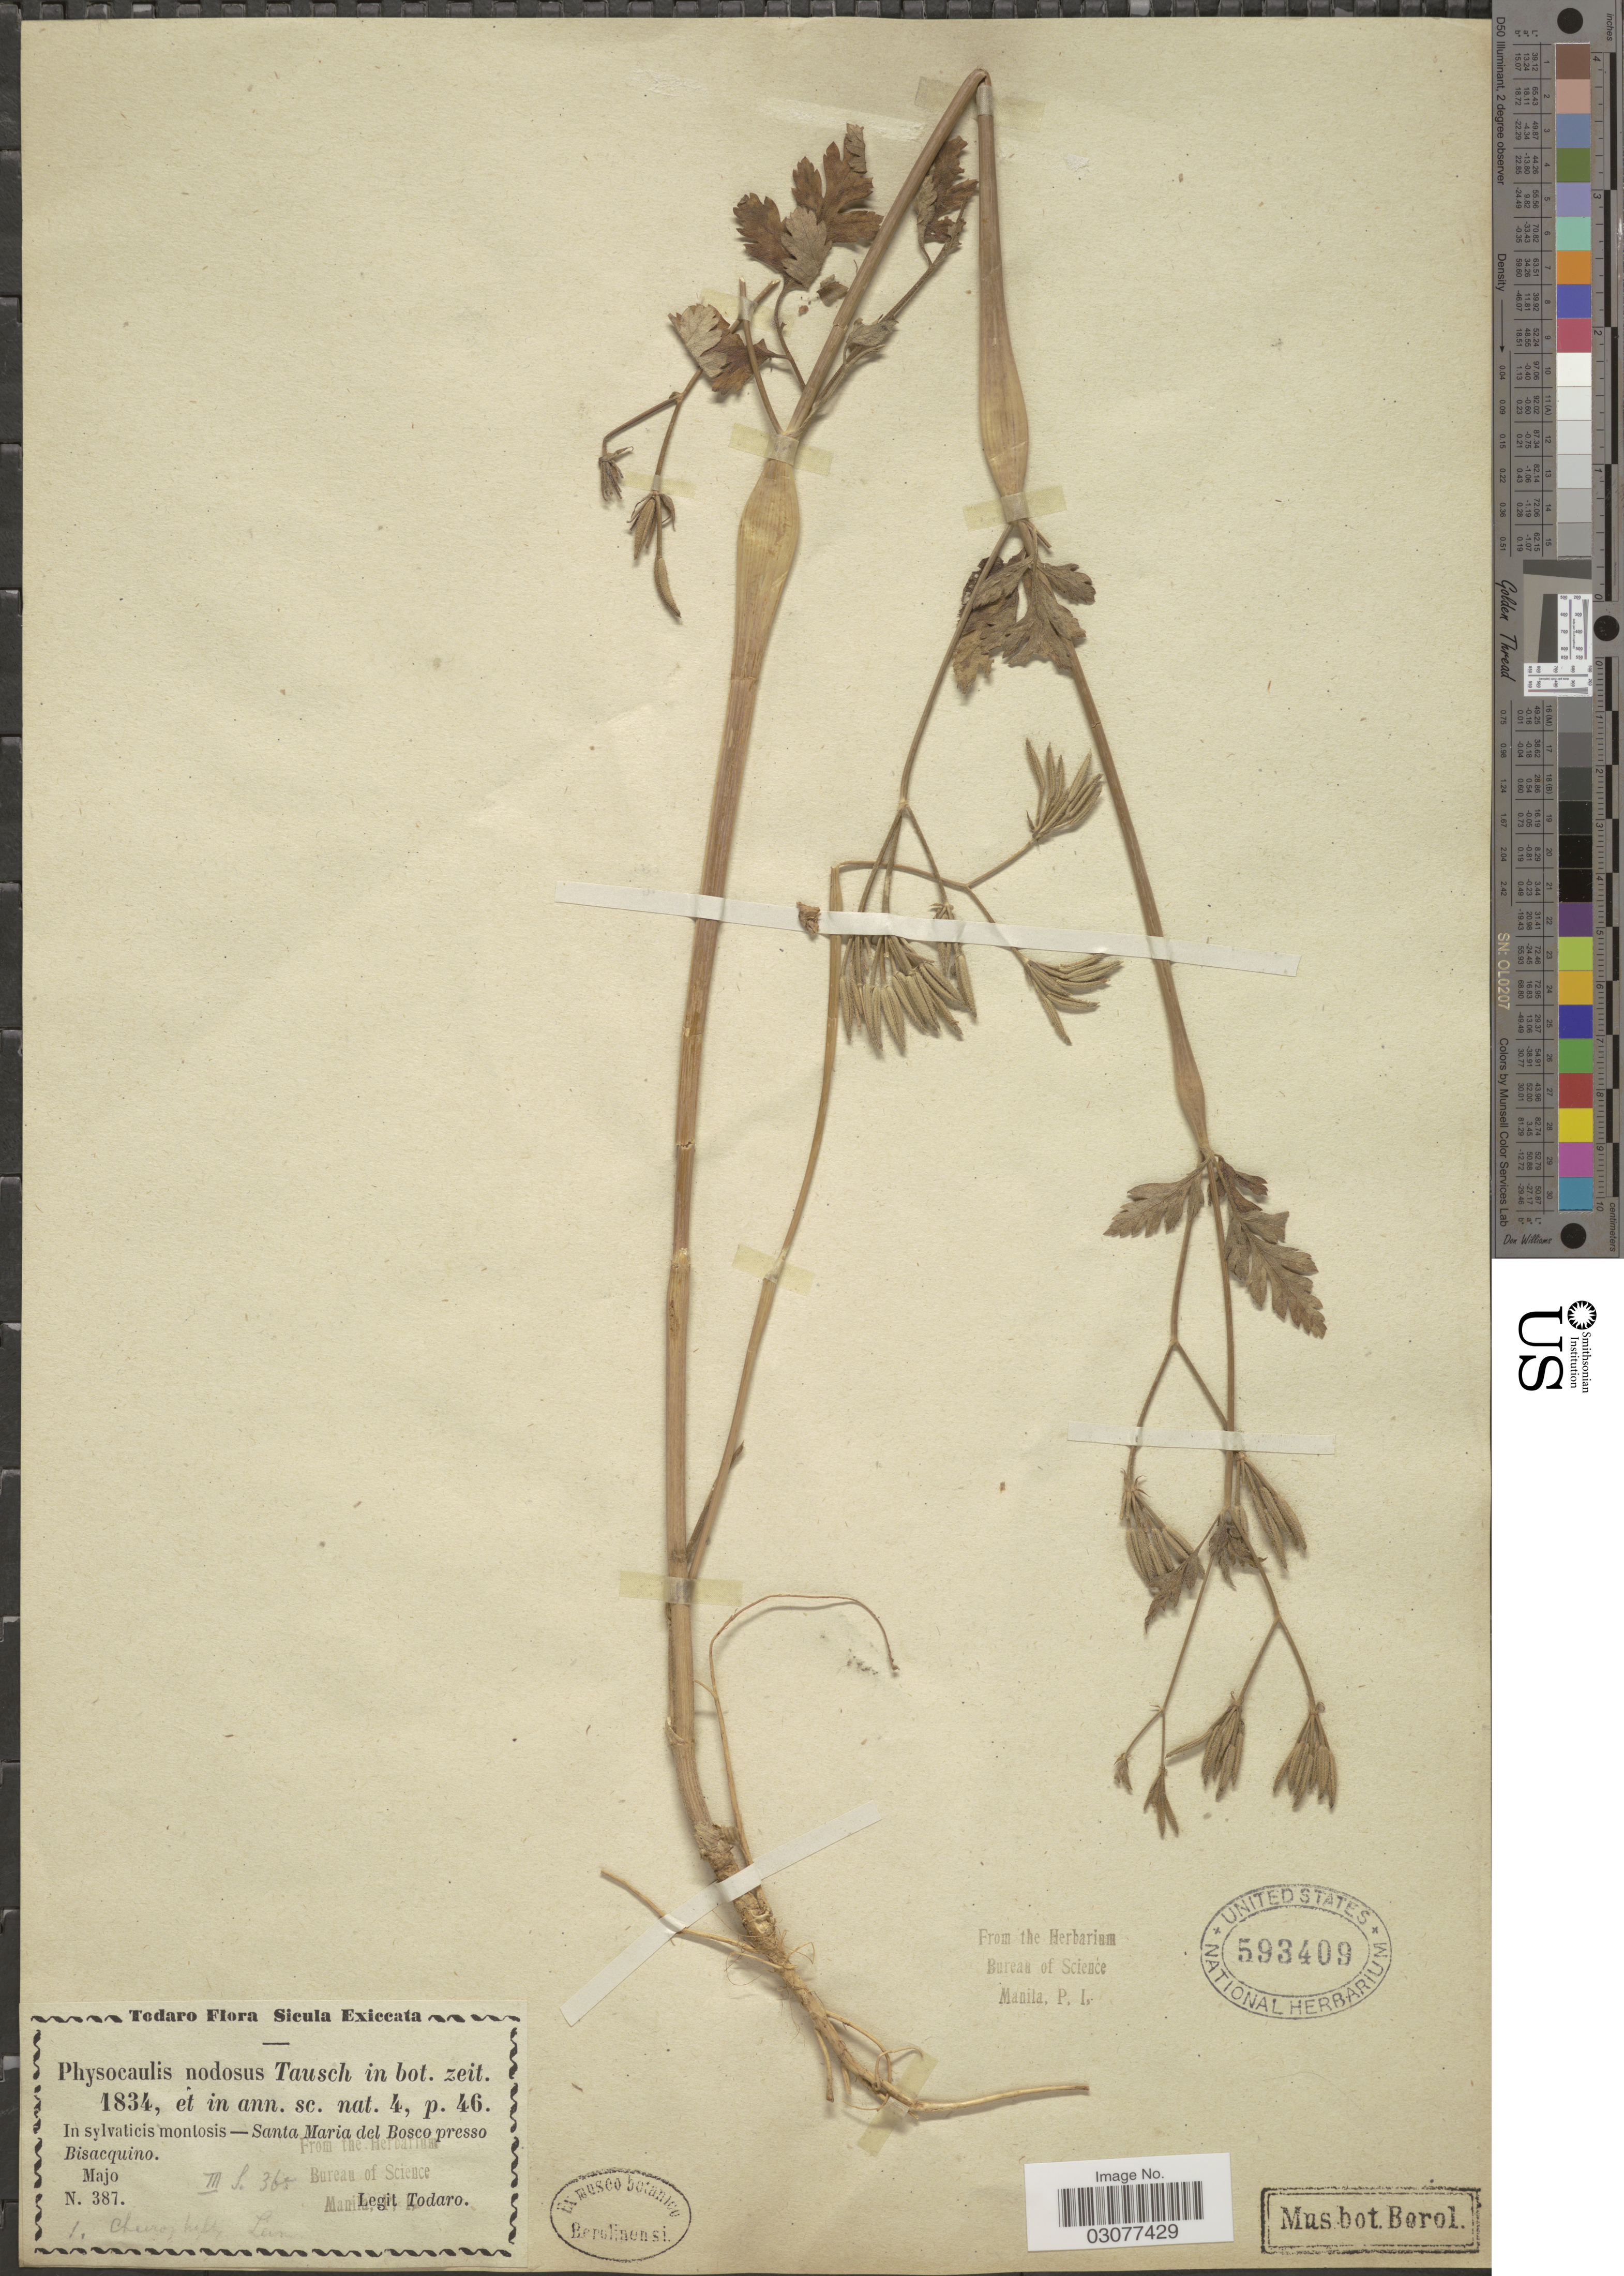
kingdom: Plantae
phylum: Tracheophyta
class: Magnoliopsida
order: Apiales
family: Apiaceae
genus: Physocaulis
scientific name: Physocaulis nodosus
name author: Koch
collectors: Todaro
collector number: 387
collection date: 1834-05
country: Italy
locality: In sylvaticis montosis - Santa Maria del Bosco presso Bisacquino.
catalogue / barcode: US 593409